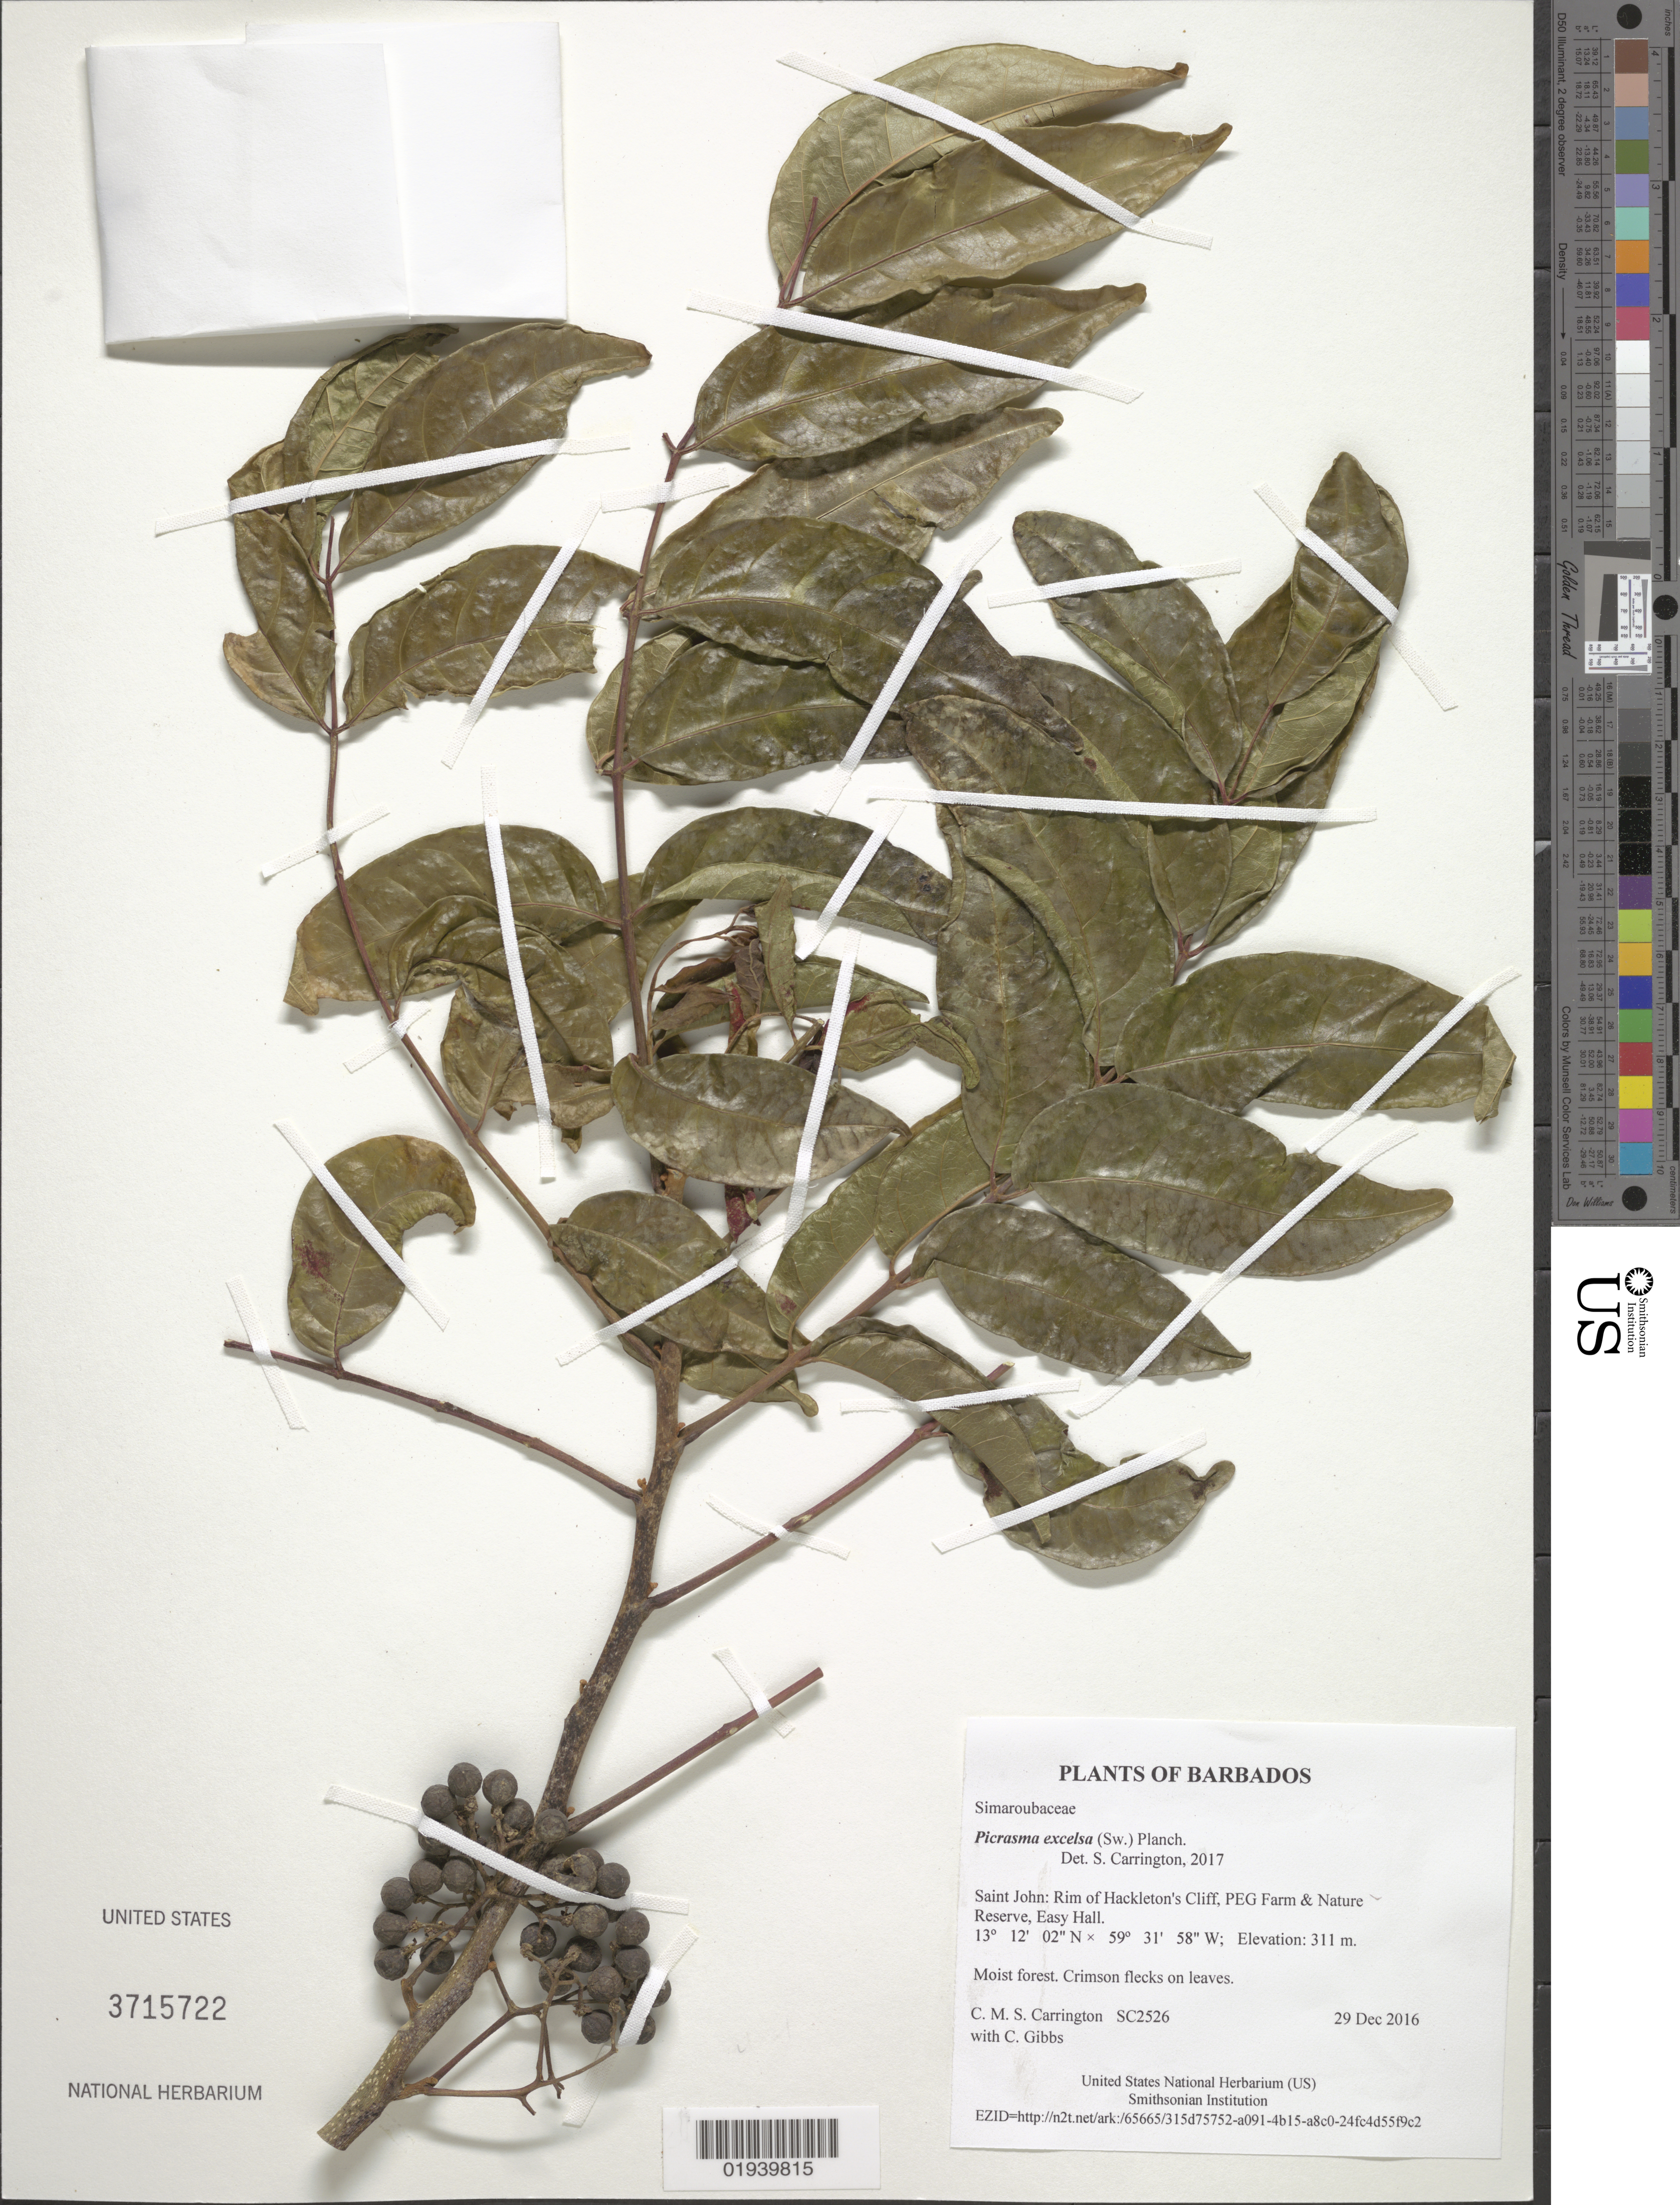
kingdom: Plantae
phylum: Tracheophyta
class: Magnoliopsida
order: Sapindales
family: Simaroubaceae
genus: Picrasma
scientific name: Picrasma excelsa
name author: (Sw.) Planch.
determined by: Carrington, C. M. S.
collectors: C. M. S. Carrington & C. Gibbs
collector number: SC2526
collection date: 2016-12-29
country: Barbados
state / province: Saint John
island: Barbados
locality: Rim of Hackleton's Cliff, PEG Farm & Nature Reserve, Easy Hall, St John.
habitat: Moist forest.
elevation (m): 311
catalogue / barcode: US 3715722